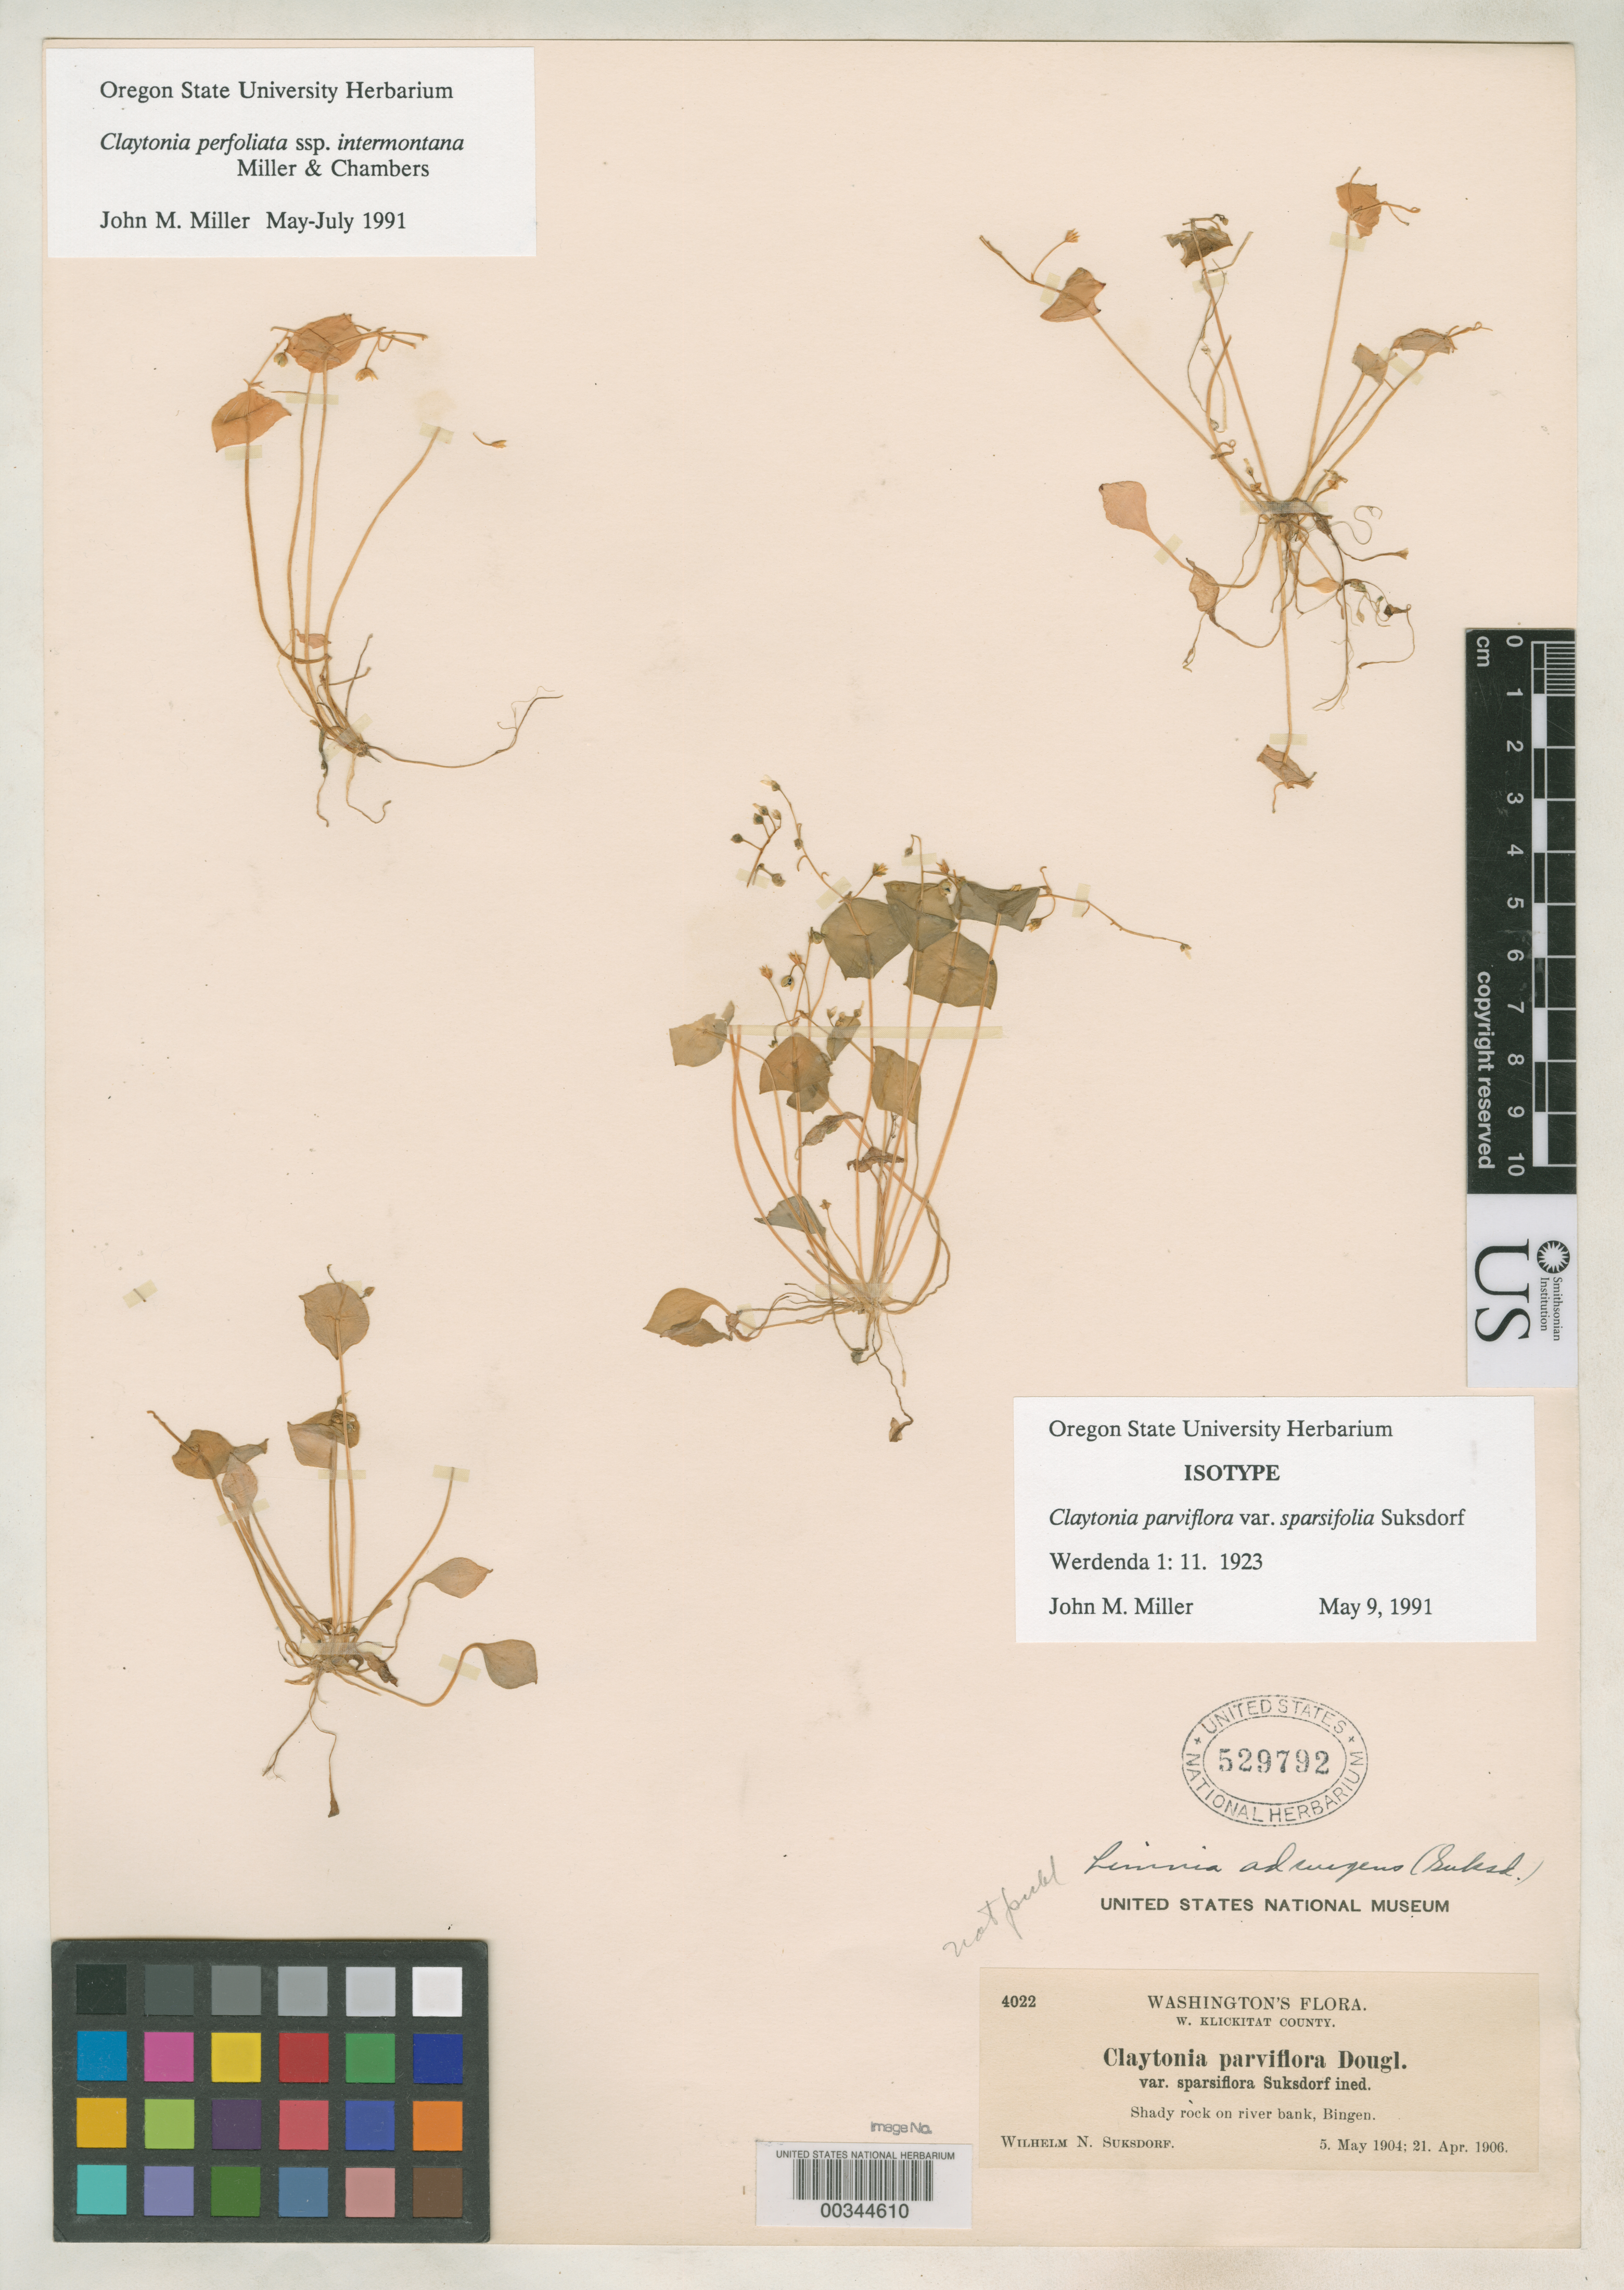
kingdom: Plantae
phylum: Tracheophyta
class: Magnoliopsida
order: Caryophyllales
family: Montiaceae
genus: Claytonia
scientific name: Claytonia parviflora var. sparsifolia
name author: Suksd.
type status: Isotype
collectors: W. N. Suksdorf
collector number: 4022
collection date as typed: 05 May 1904 to 21 Apr 1906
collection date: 1904-05-05/1906-04-21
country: United States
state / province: Washington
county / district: Klickitat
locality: Bingen, shady rock on river bank.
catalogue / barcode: US 529792